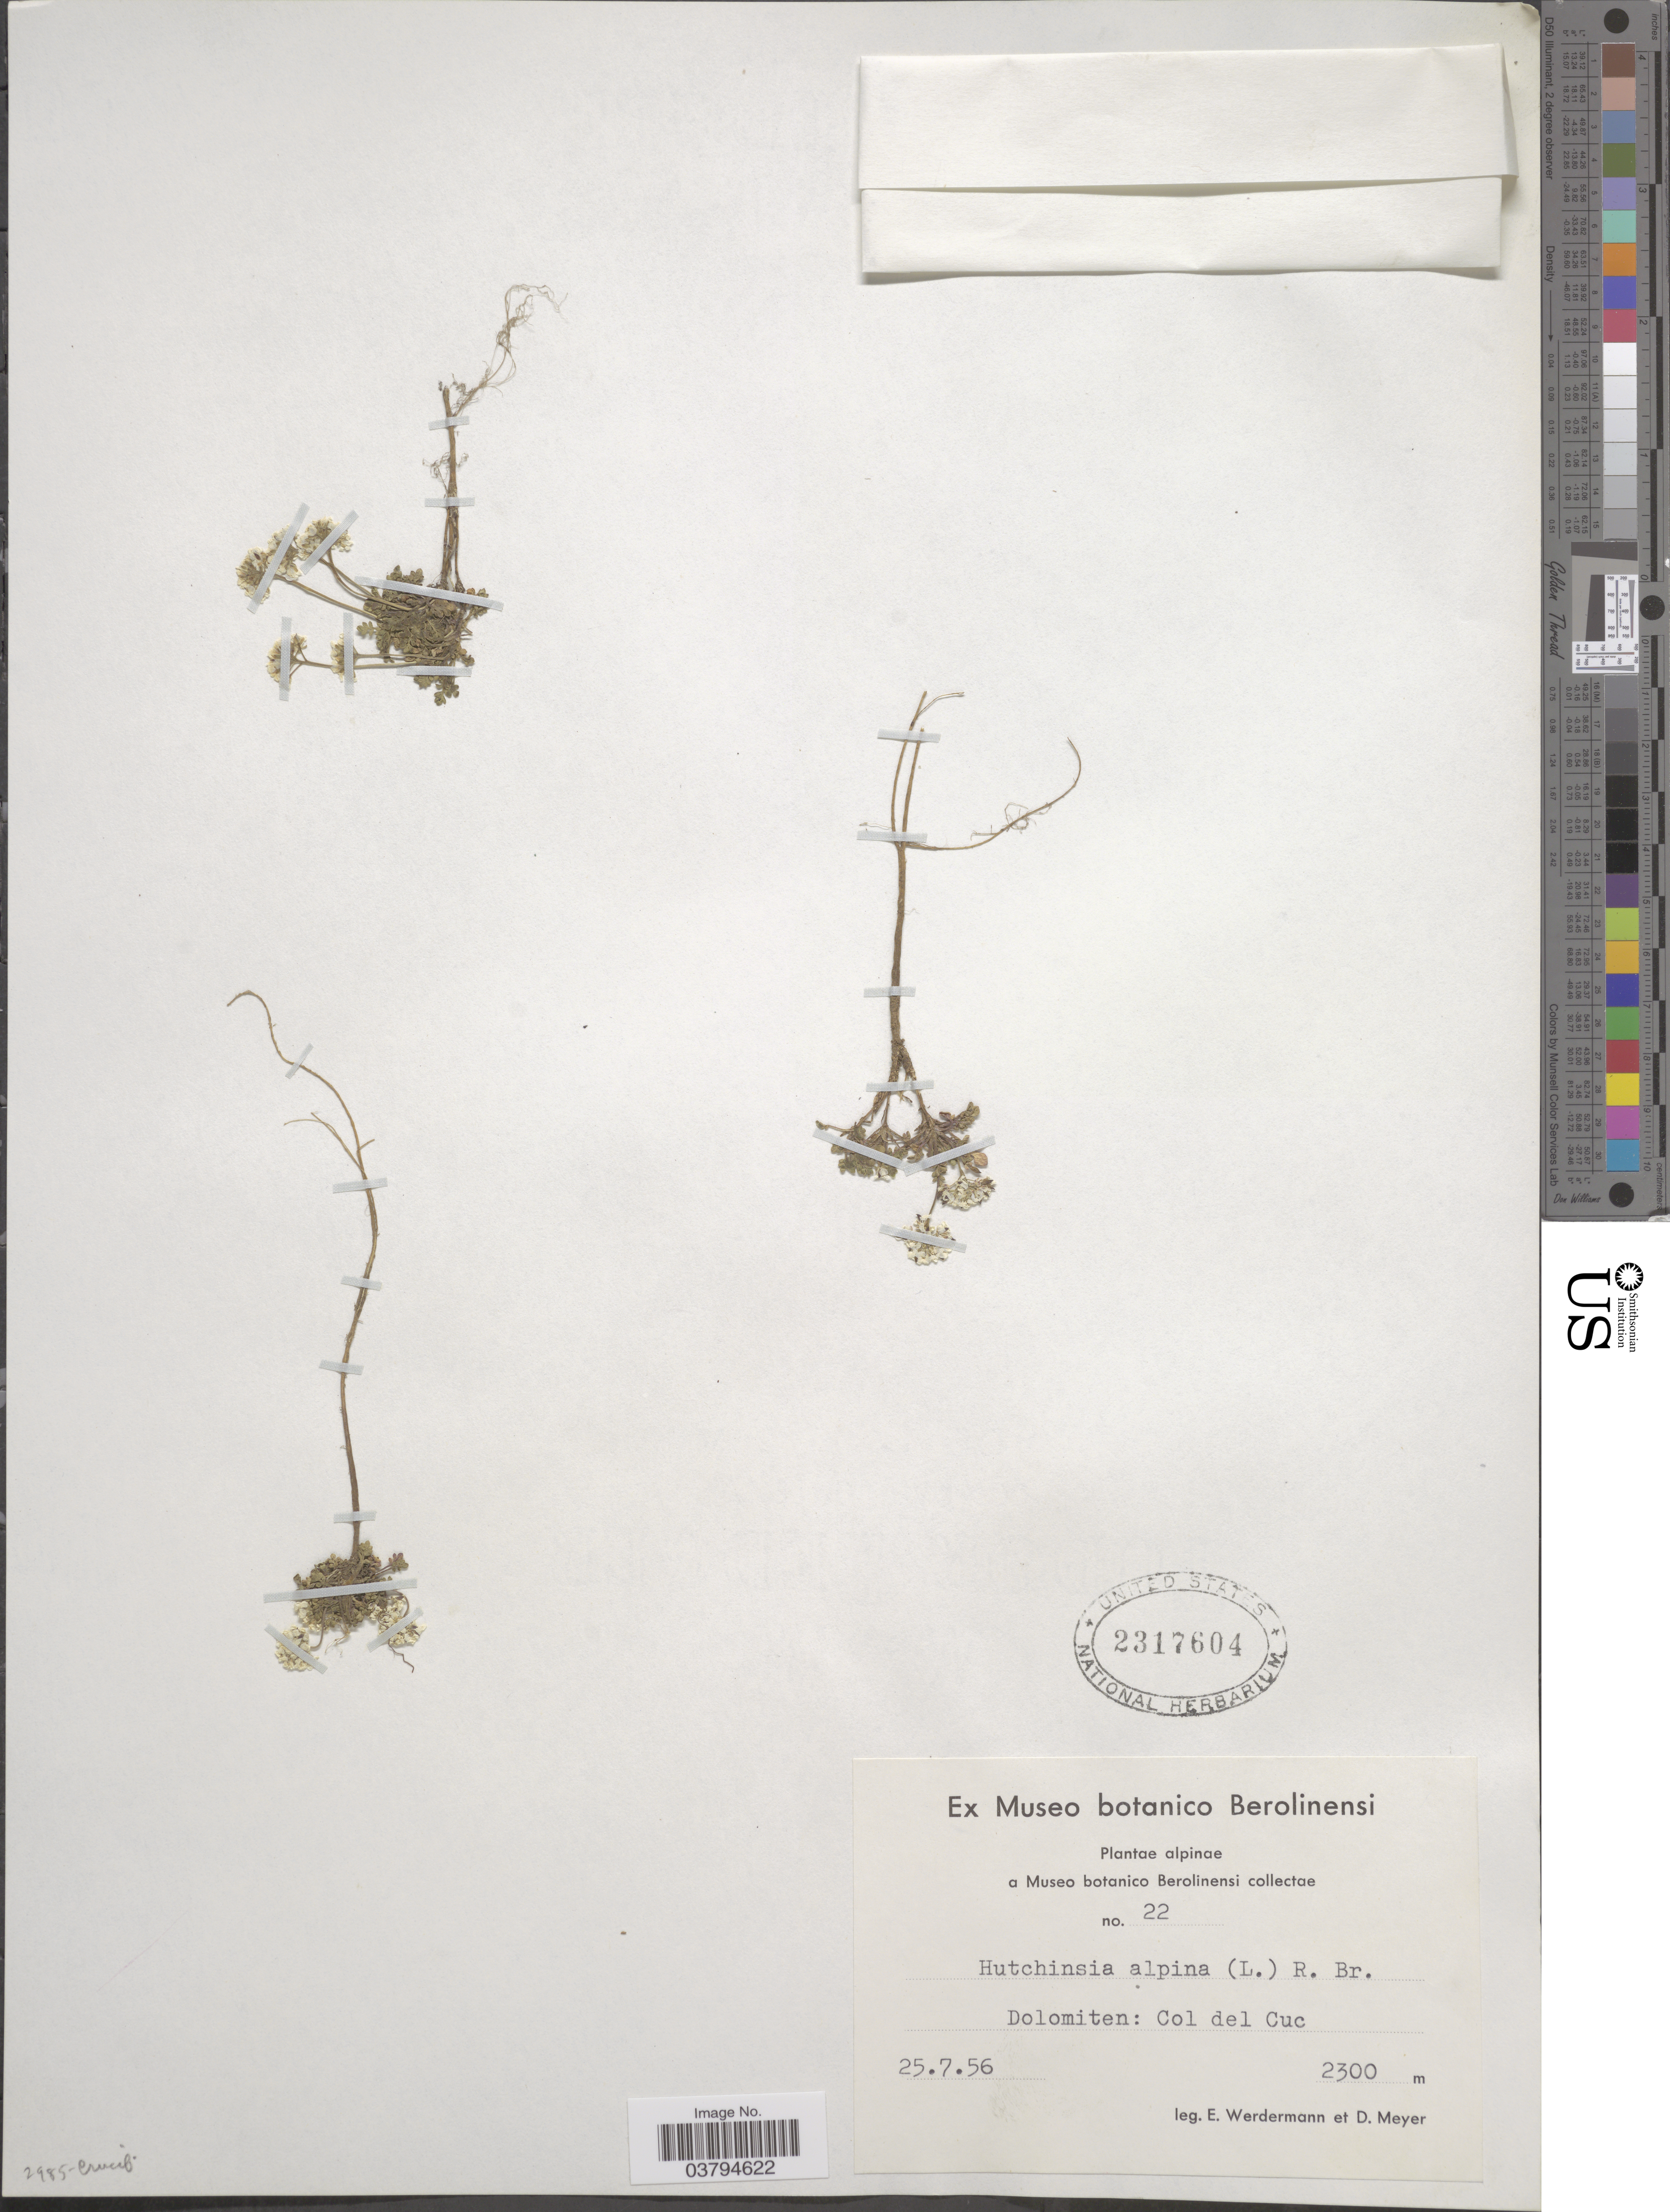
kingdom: Plantae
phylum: Tracheophyta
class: Magnoliopsida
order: Brassicales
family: Brassicaceae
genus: Hutchinsia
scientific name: Hutchinsia alpina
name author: W.T. Aiton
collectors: E. Werdermann & D. Meyer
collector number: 22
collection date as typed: Transcribed d/m/y: 25/7/56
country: Italy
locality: Alpinae. Dolomiten: Col del Cuc.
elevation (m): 2300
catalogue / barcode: US 2317604